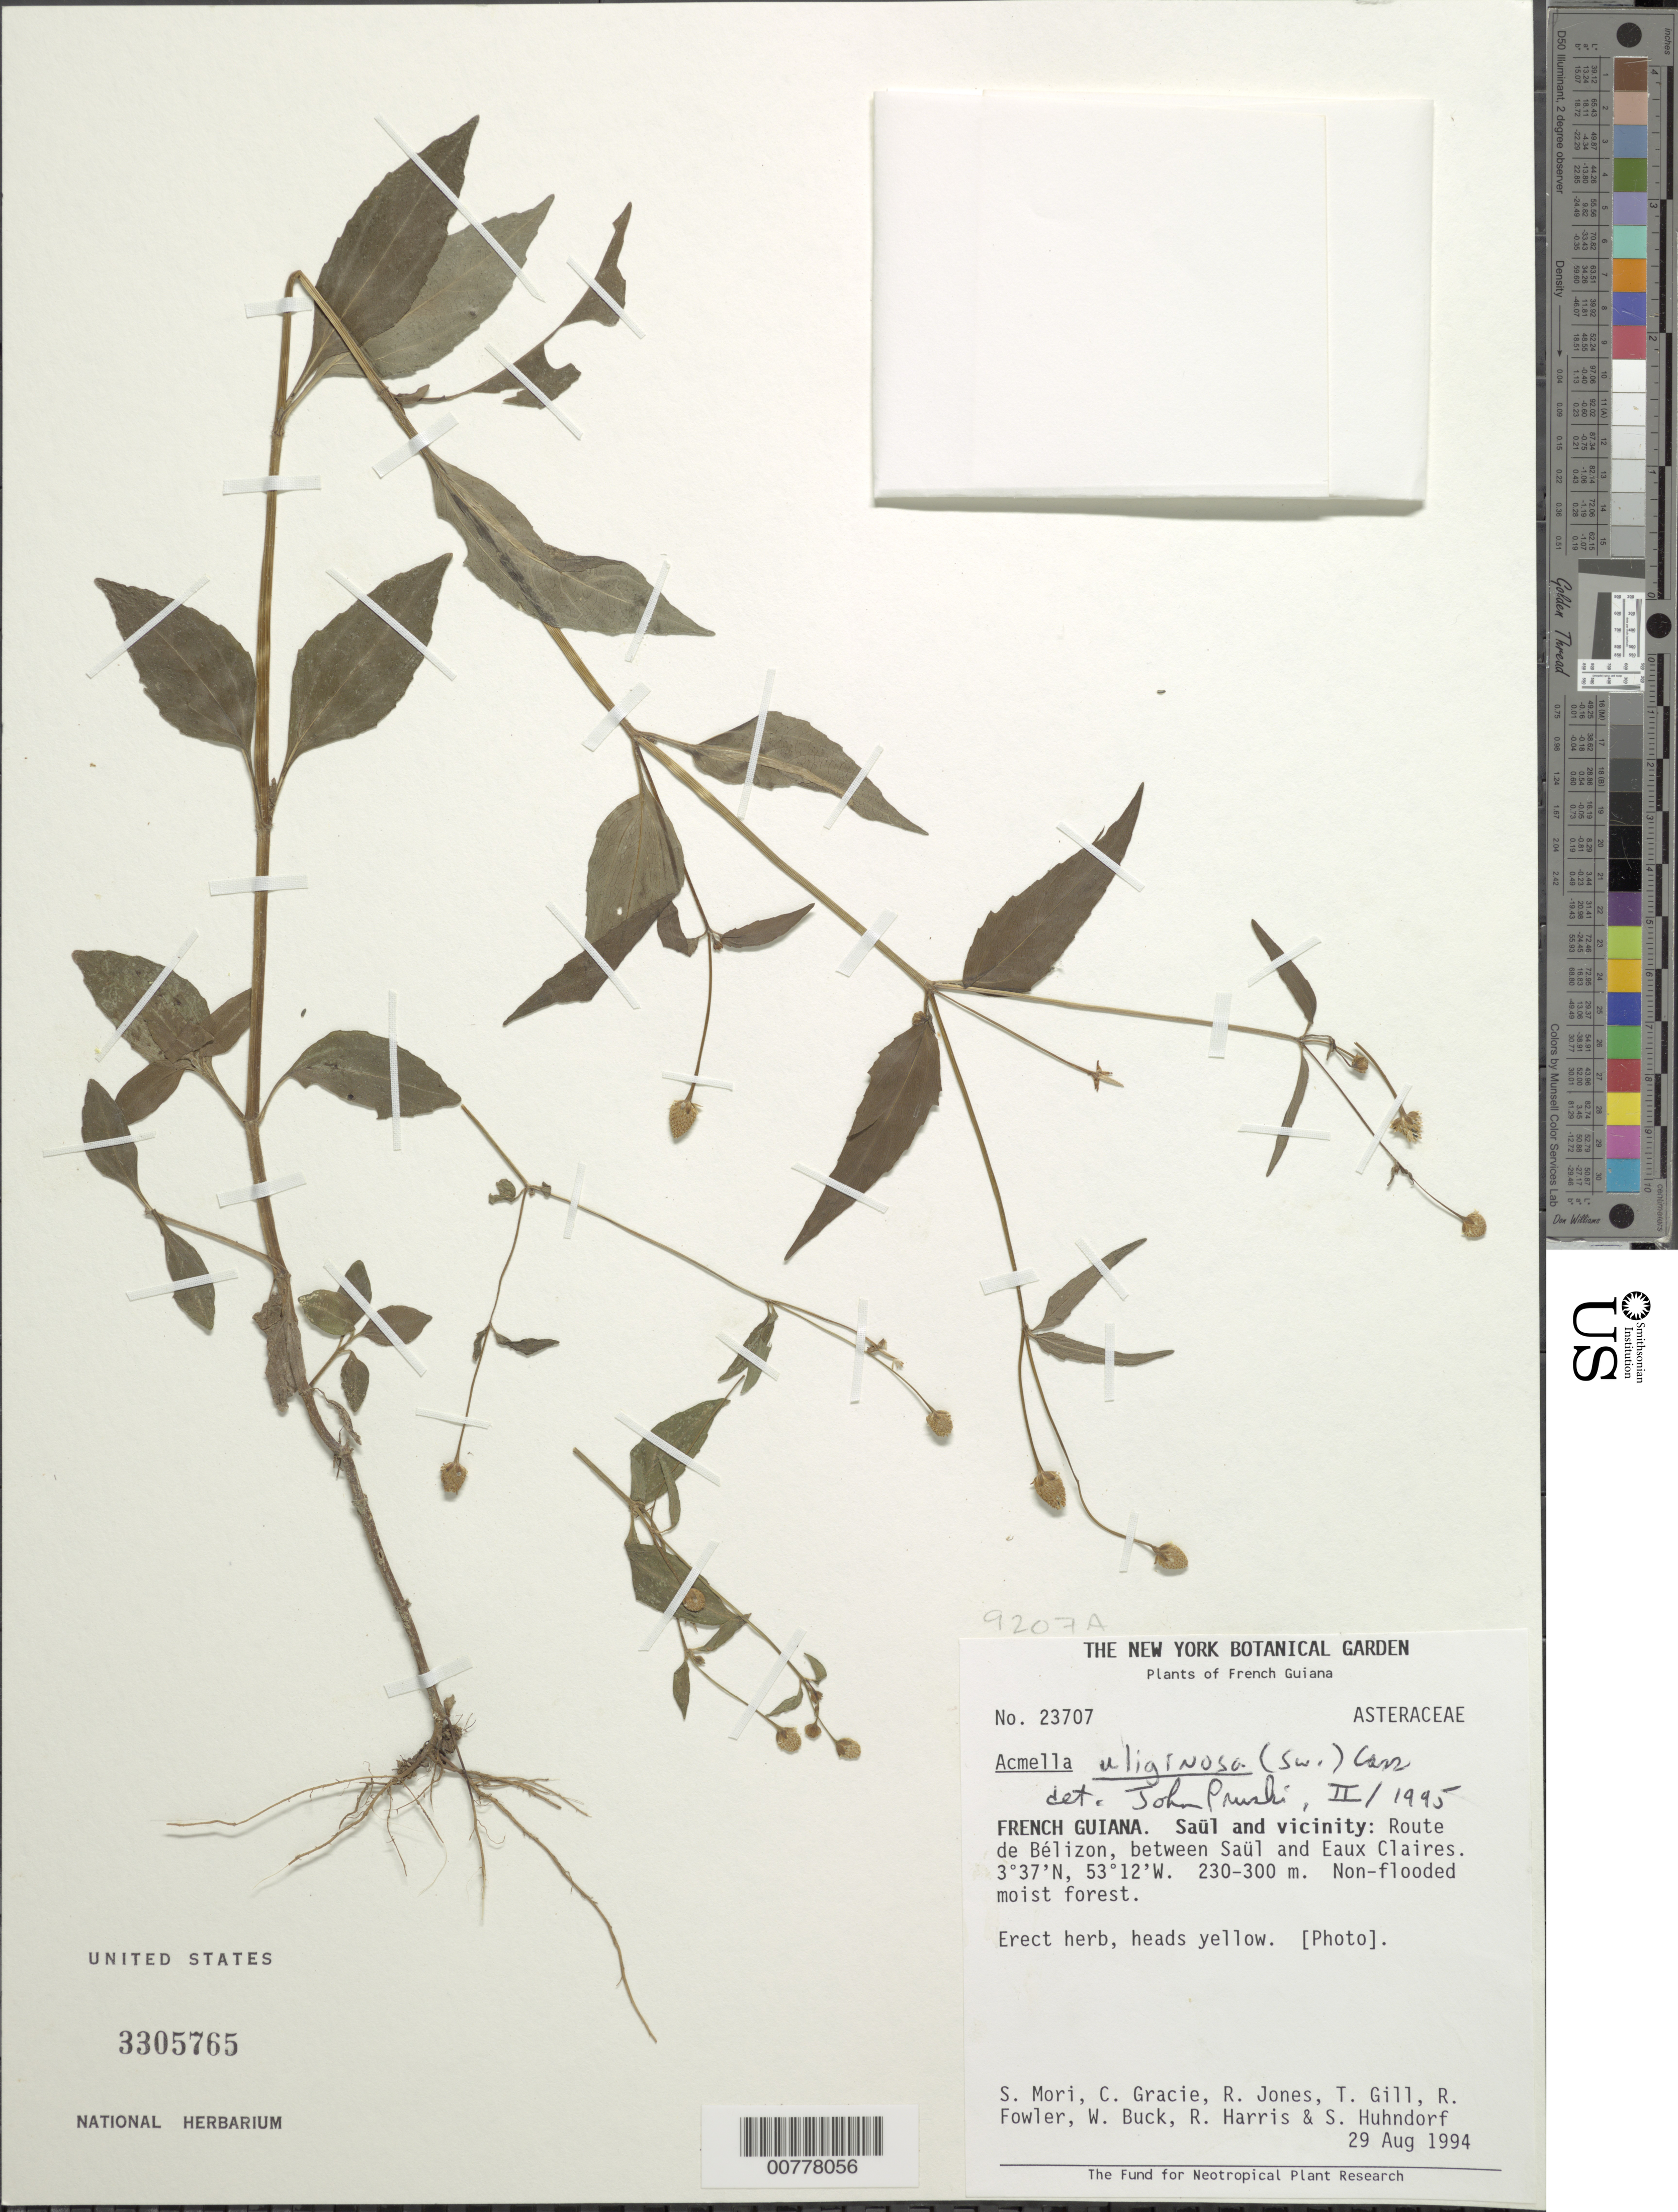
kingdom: Plantae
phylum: Tracheophyta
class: Magnoliopsida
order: Asterales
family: Asteraceae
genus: Acmella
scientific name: Acmella uliginosa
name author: (Sw.) Cass.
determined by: Pruski, J. F.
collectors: S. Mori, C. A. Gracie, W. Buck, D. Harris, R. Jones & S. Huhndorf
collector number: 23707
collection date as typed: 29-Aug-94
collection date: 1994-08-29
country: French Guiana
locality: Saül and vic., Route de Belizon, between Saul and Eaux Claires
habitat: Non-flooded moist forest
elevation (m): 200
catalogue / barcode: US 3305765